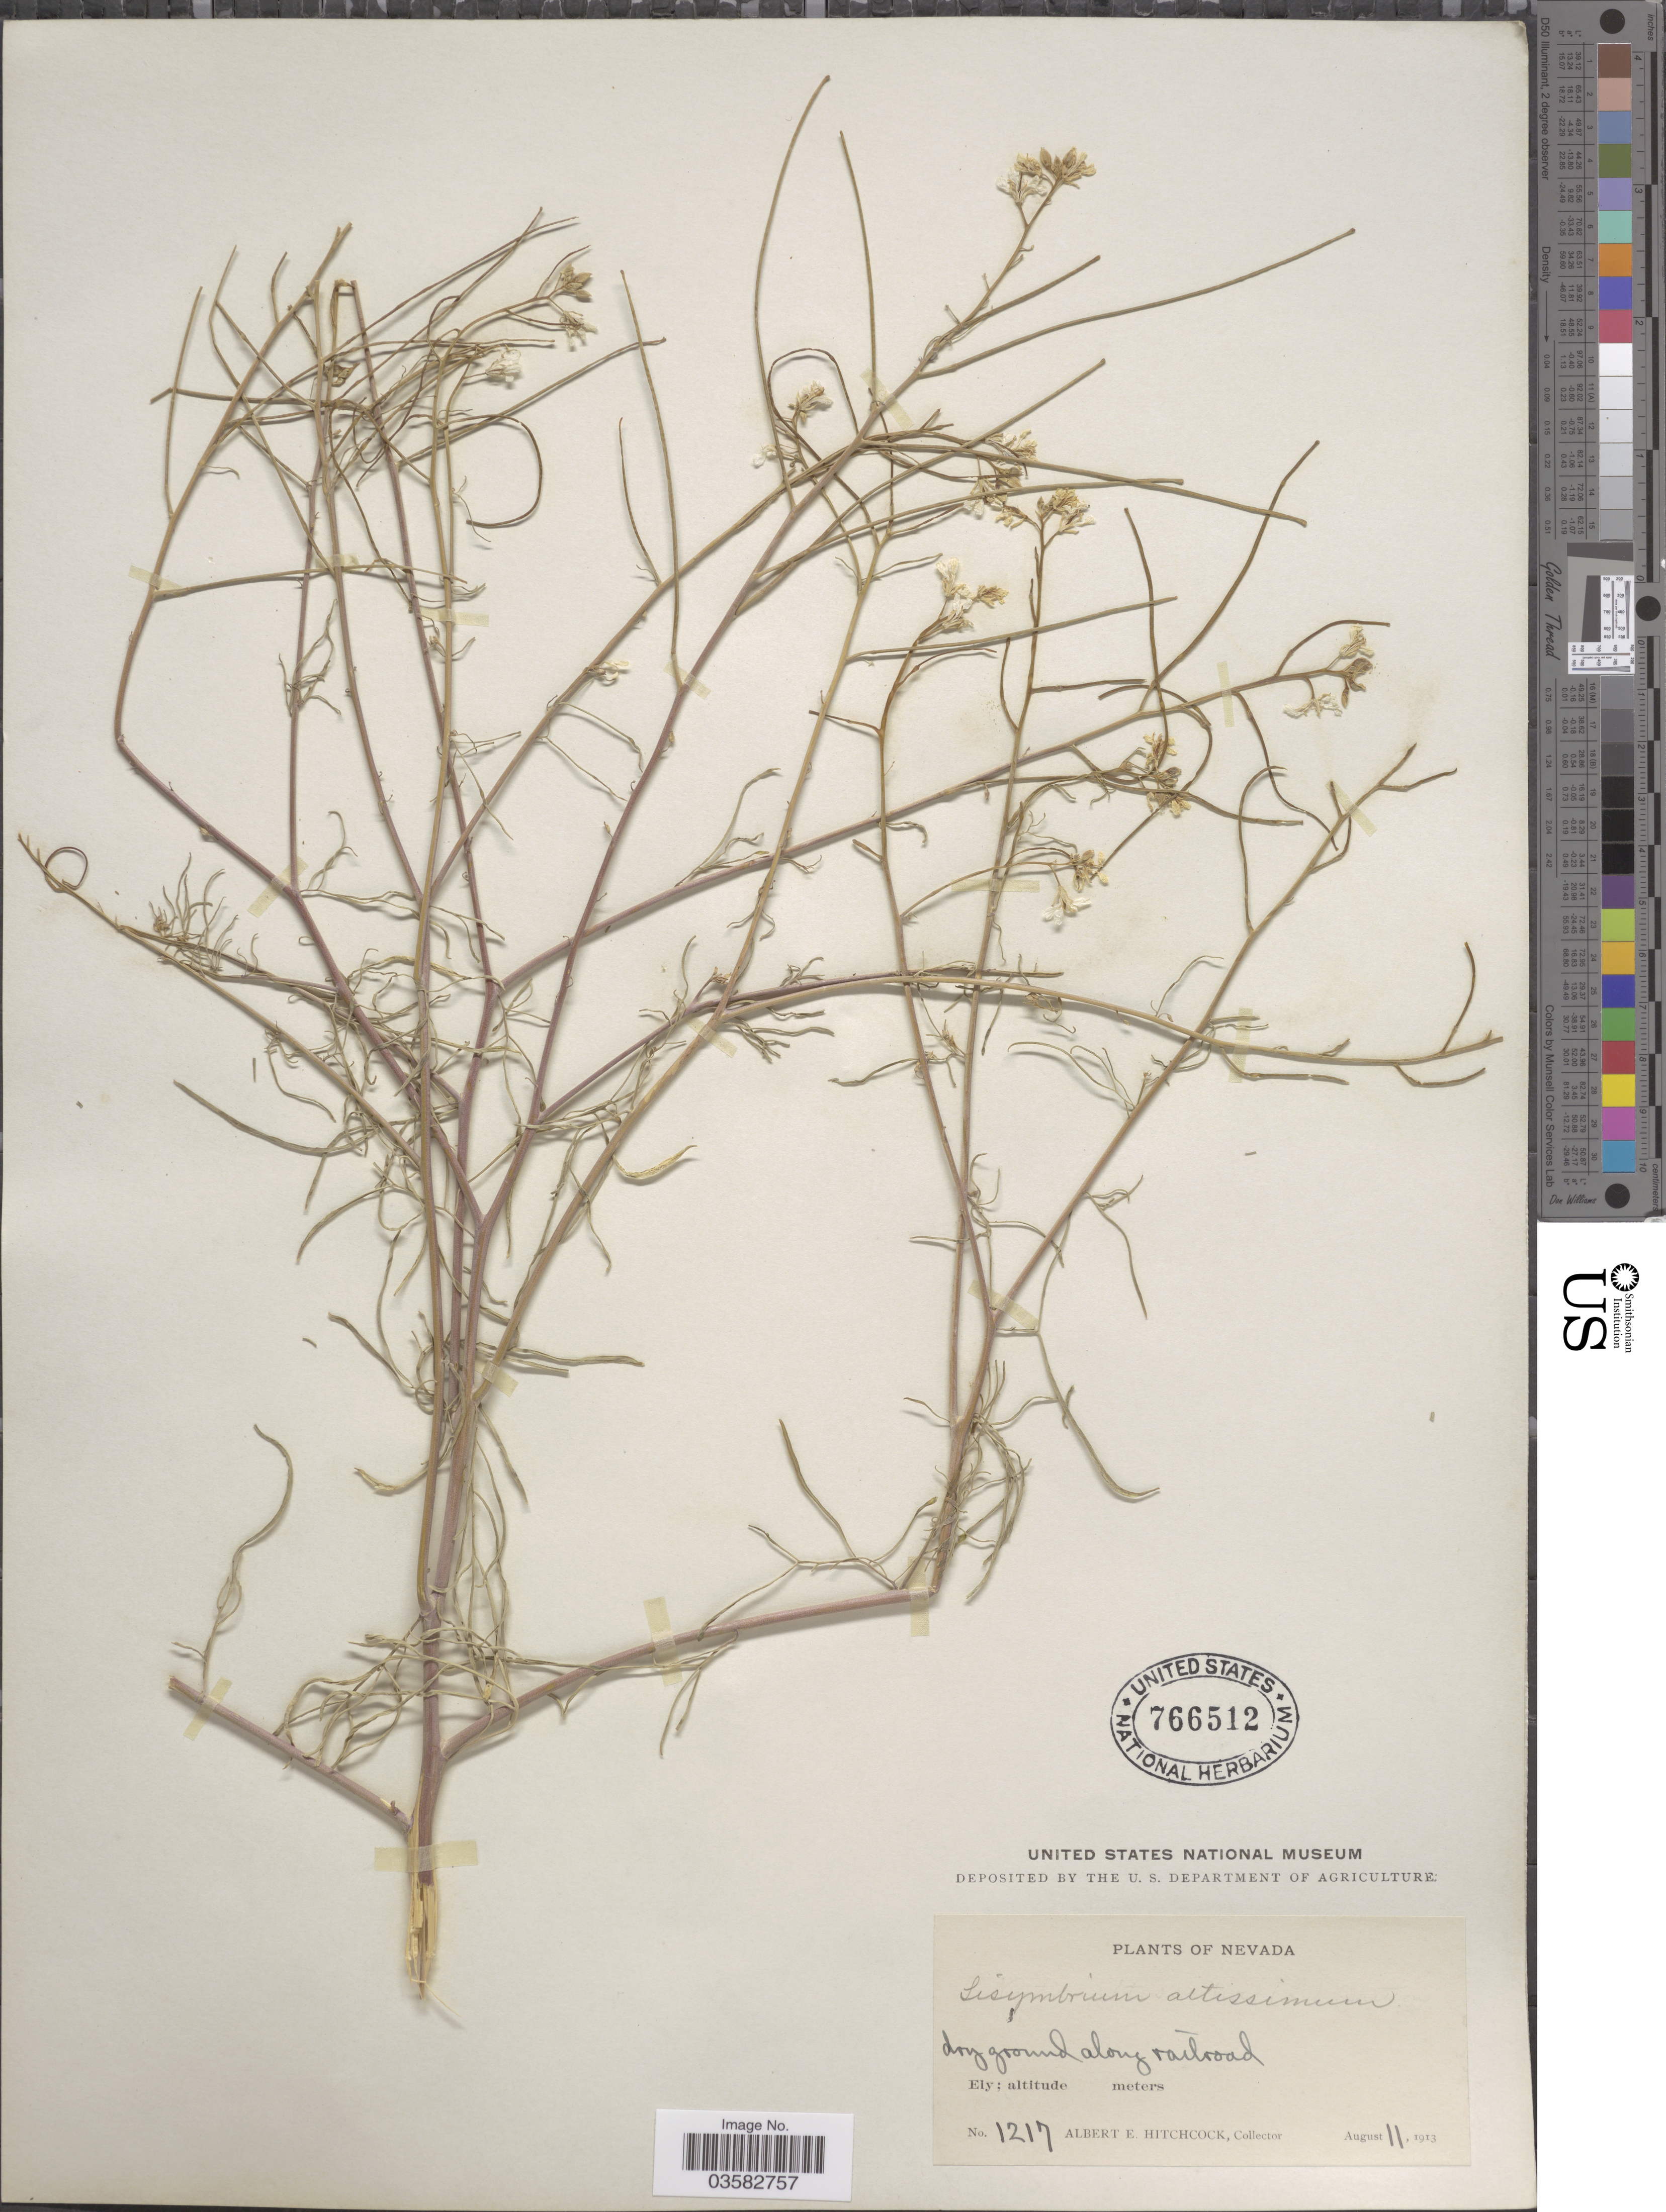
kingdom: Plantae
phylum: Tracheophyta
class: Magnoliopsida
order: Brassicales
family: Brassicaceae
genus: Sisymbrium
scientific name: Sisymbrium altissimum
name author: L.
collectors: A. Hitchcock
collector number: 1217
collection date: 1913-08-11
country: United States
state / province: Nevada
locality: Ely.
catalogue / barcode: US 766512